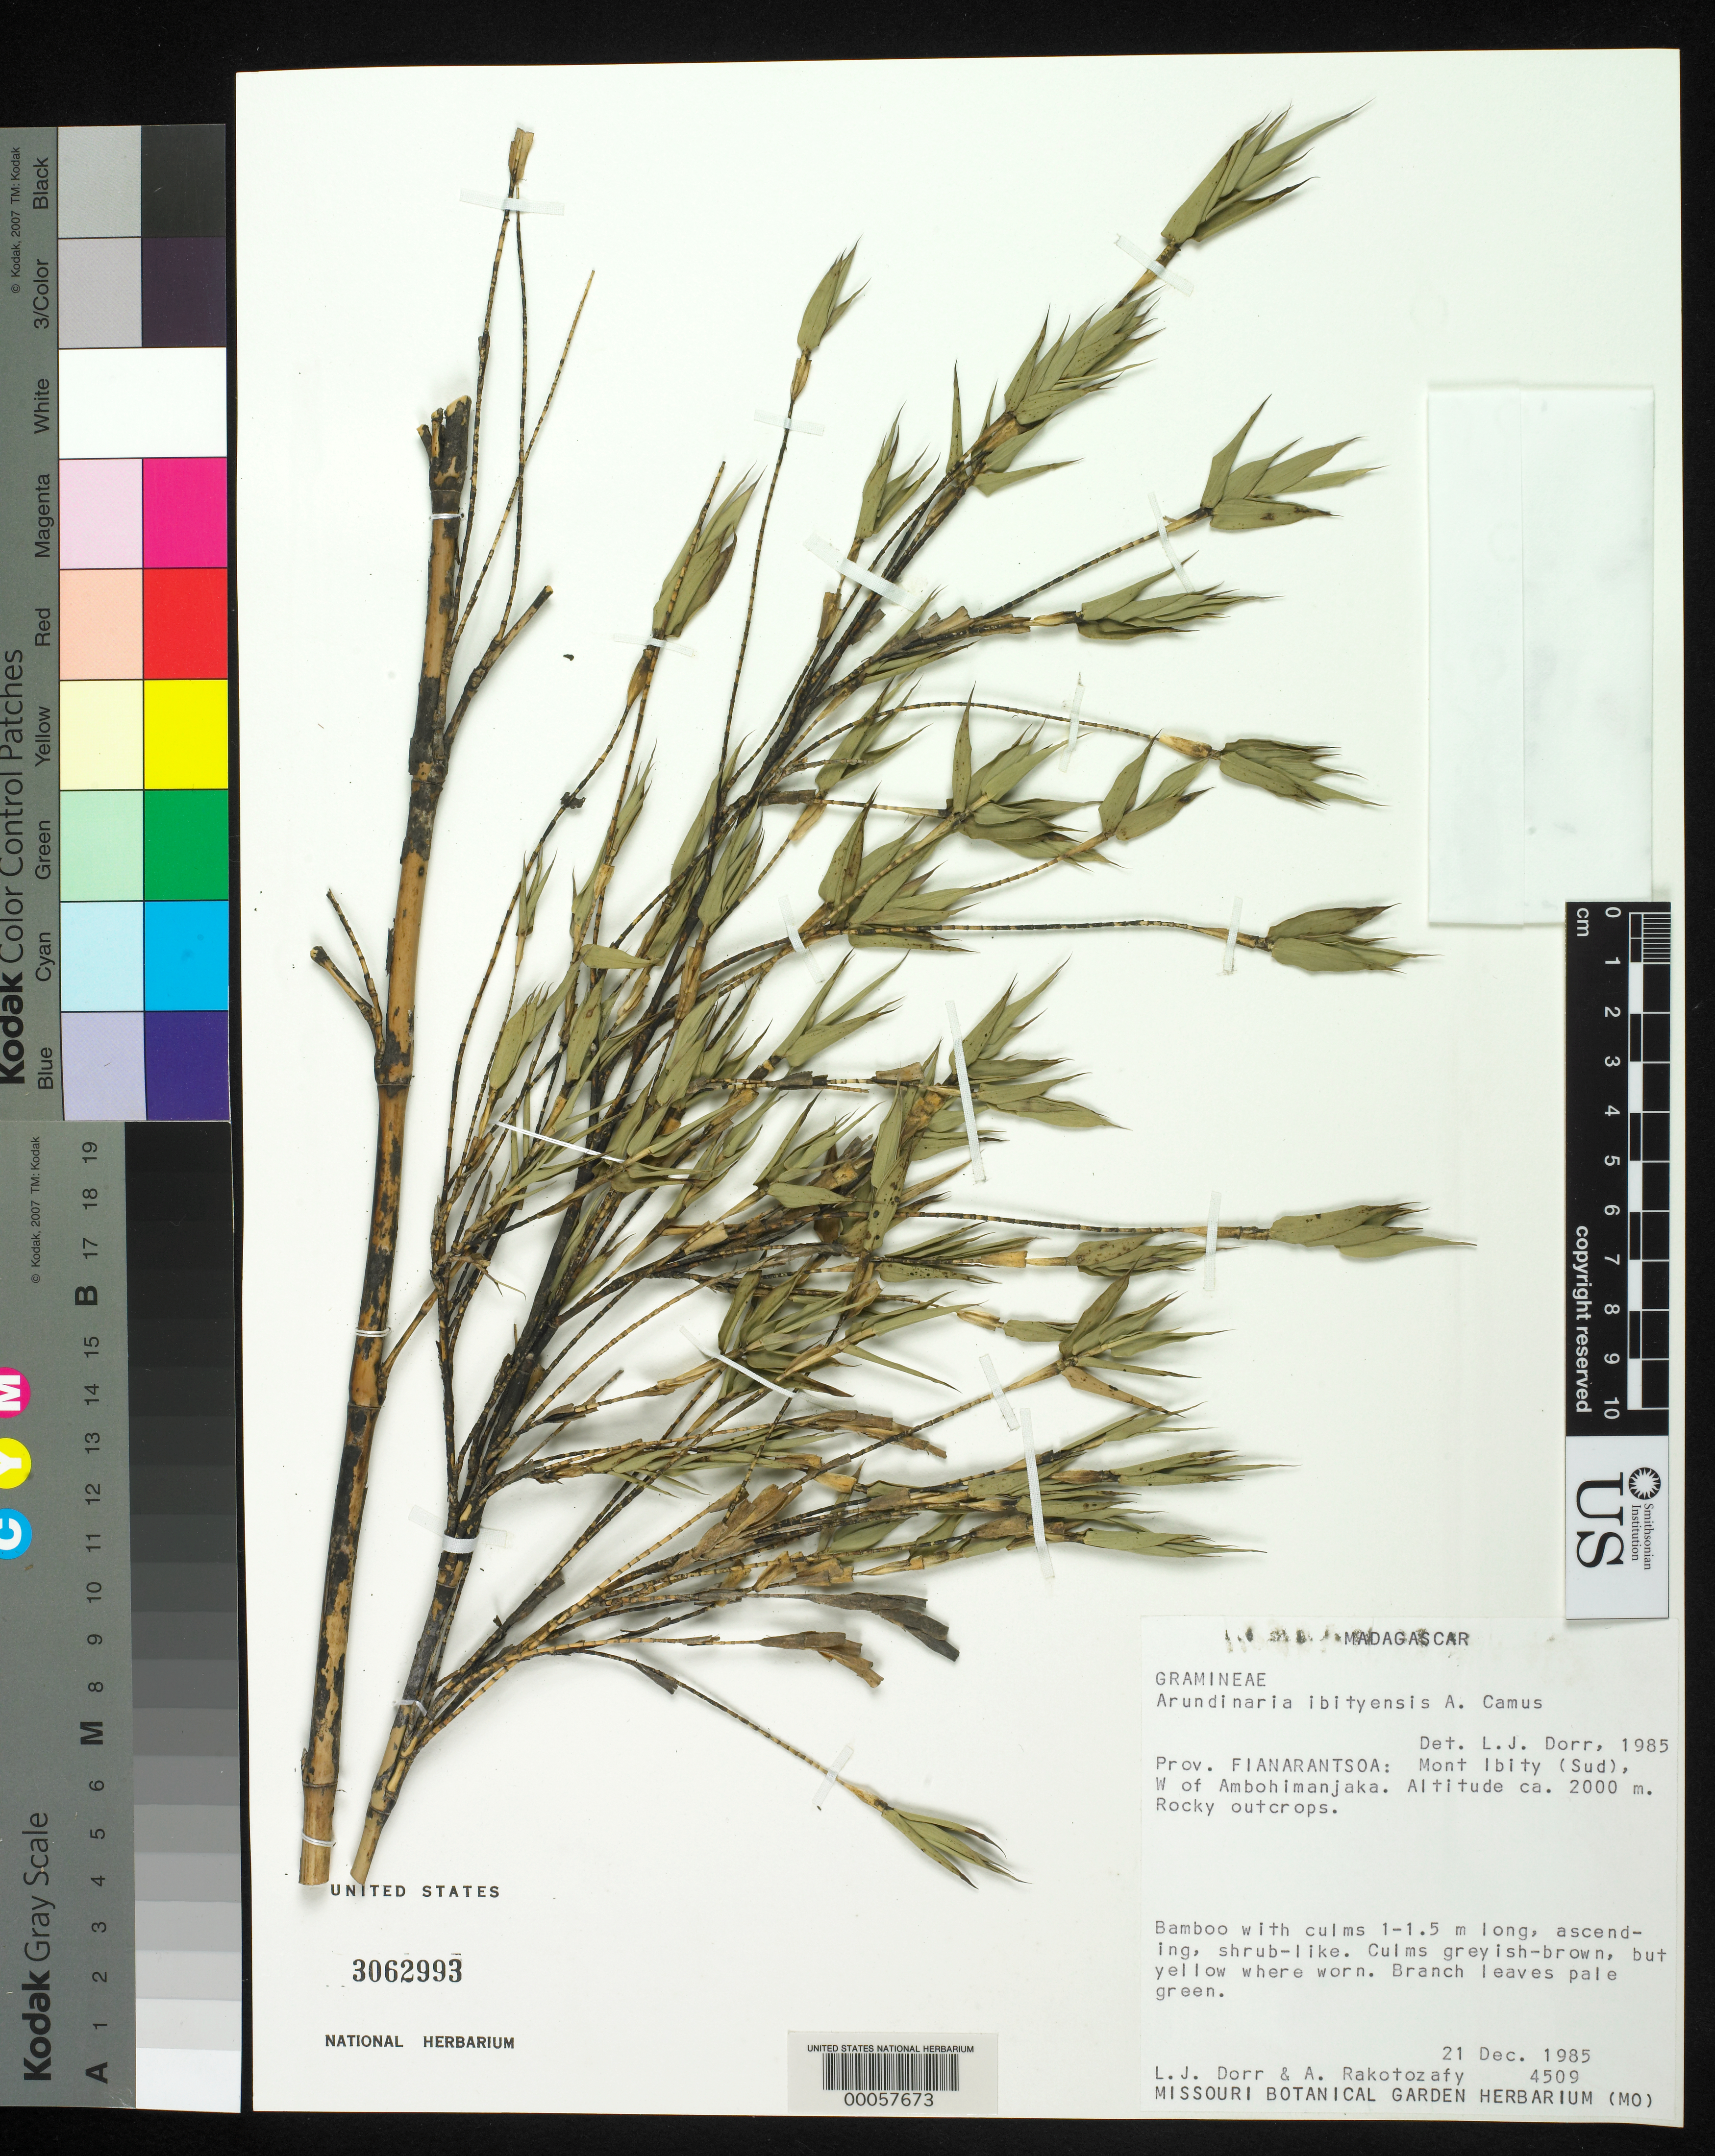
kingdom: Plantae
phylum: Tracheophyta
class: Liliopsida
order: Poales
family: Poaceae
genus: Thamnocalamus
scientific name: Thamnocalamus ibityensis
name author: (A. Camus) Ohrnberger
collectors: L. J. Dorr & A. Rakotozafy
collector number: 4509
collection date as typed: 21 Dec 1985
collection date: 1985-12-21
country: Madagascar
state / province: Vakinankaratra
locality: Mont ibity (sud), w of ambohimanjaka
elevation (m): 2000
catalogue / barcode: US 3062993